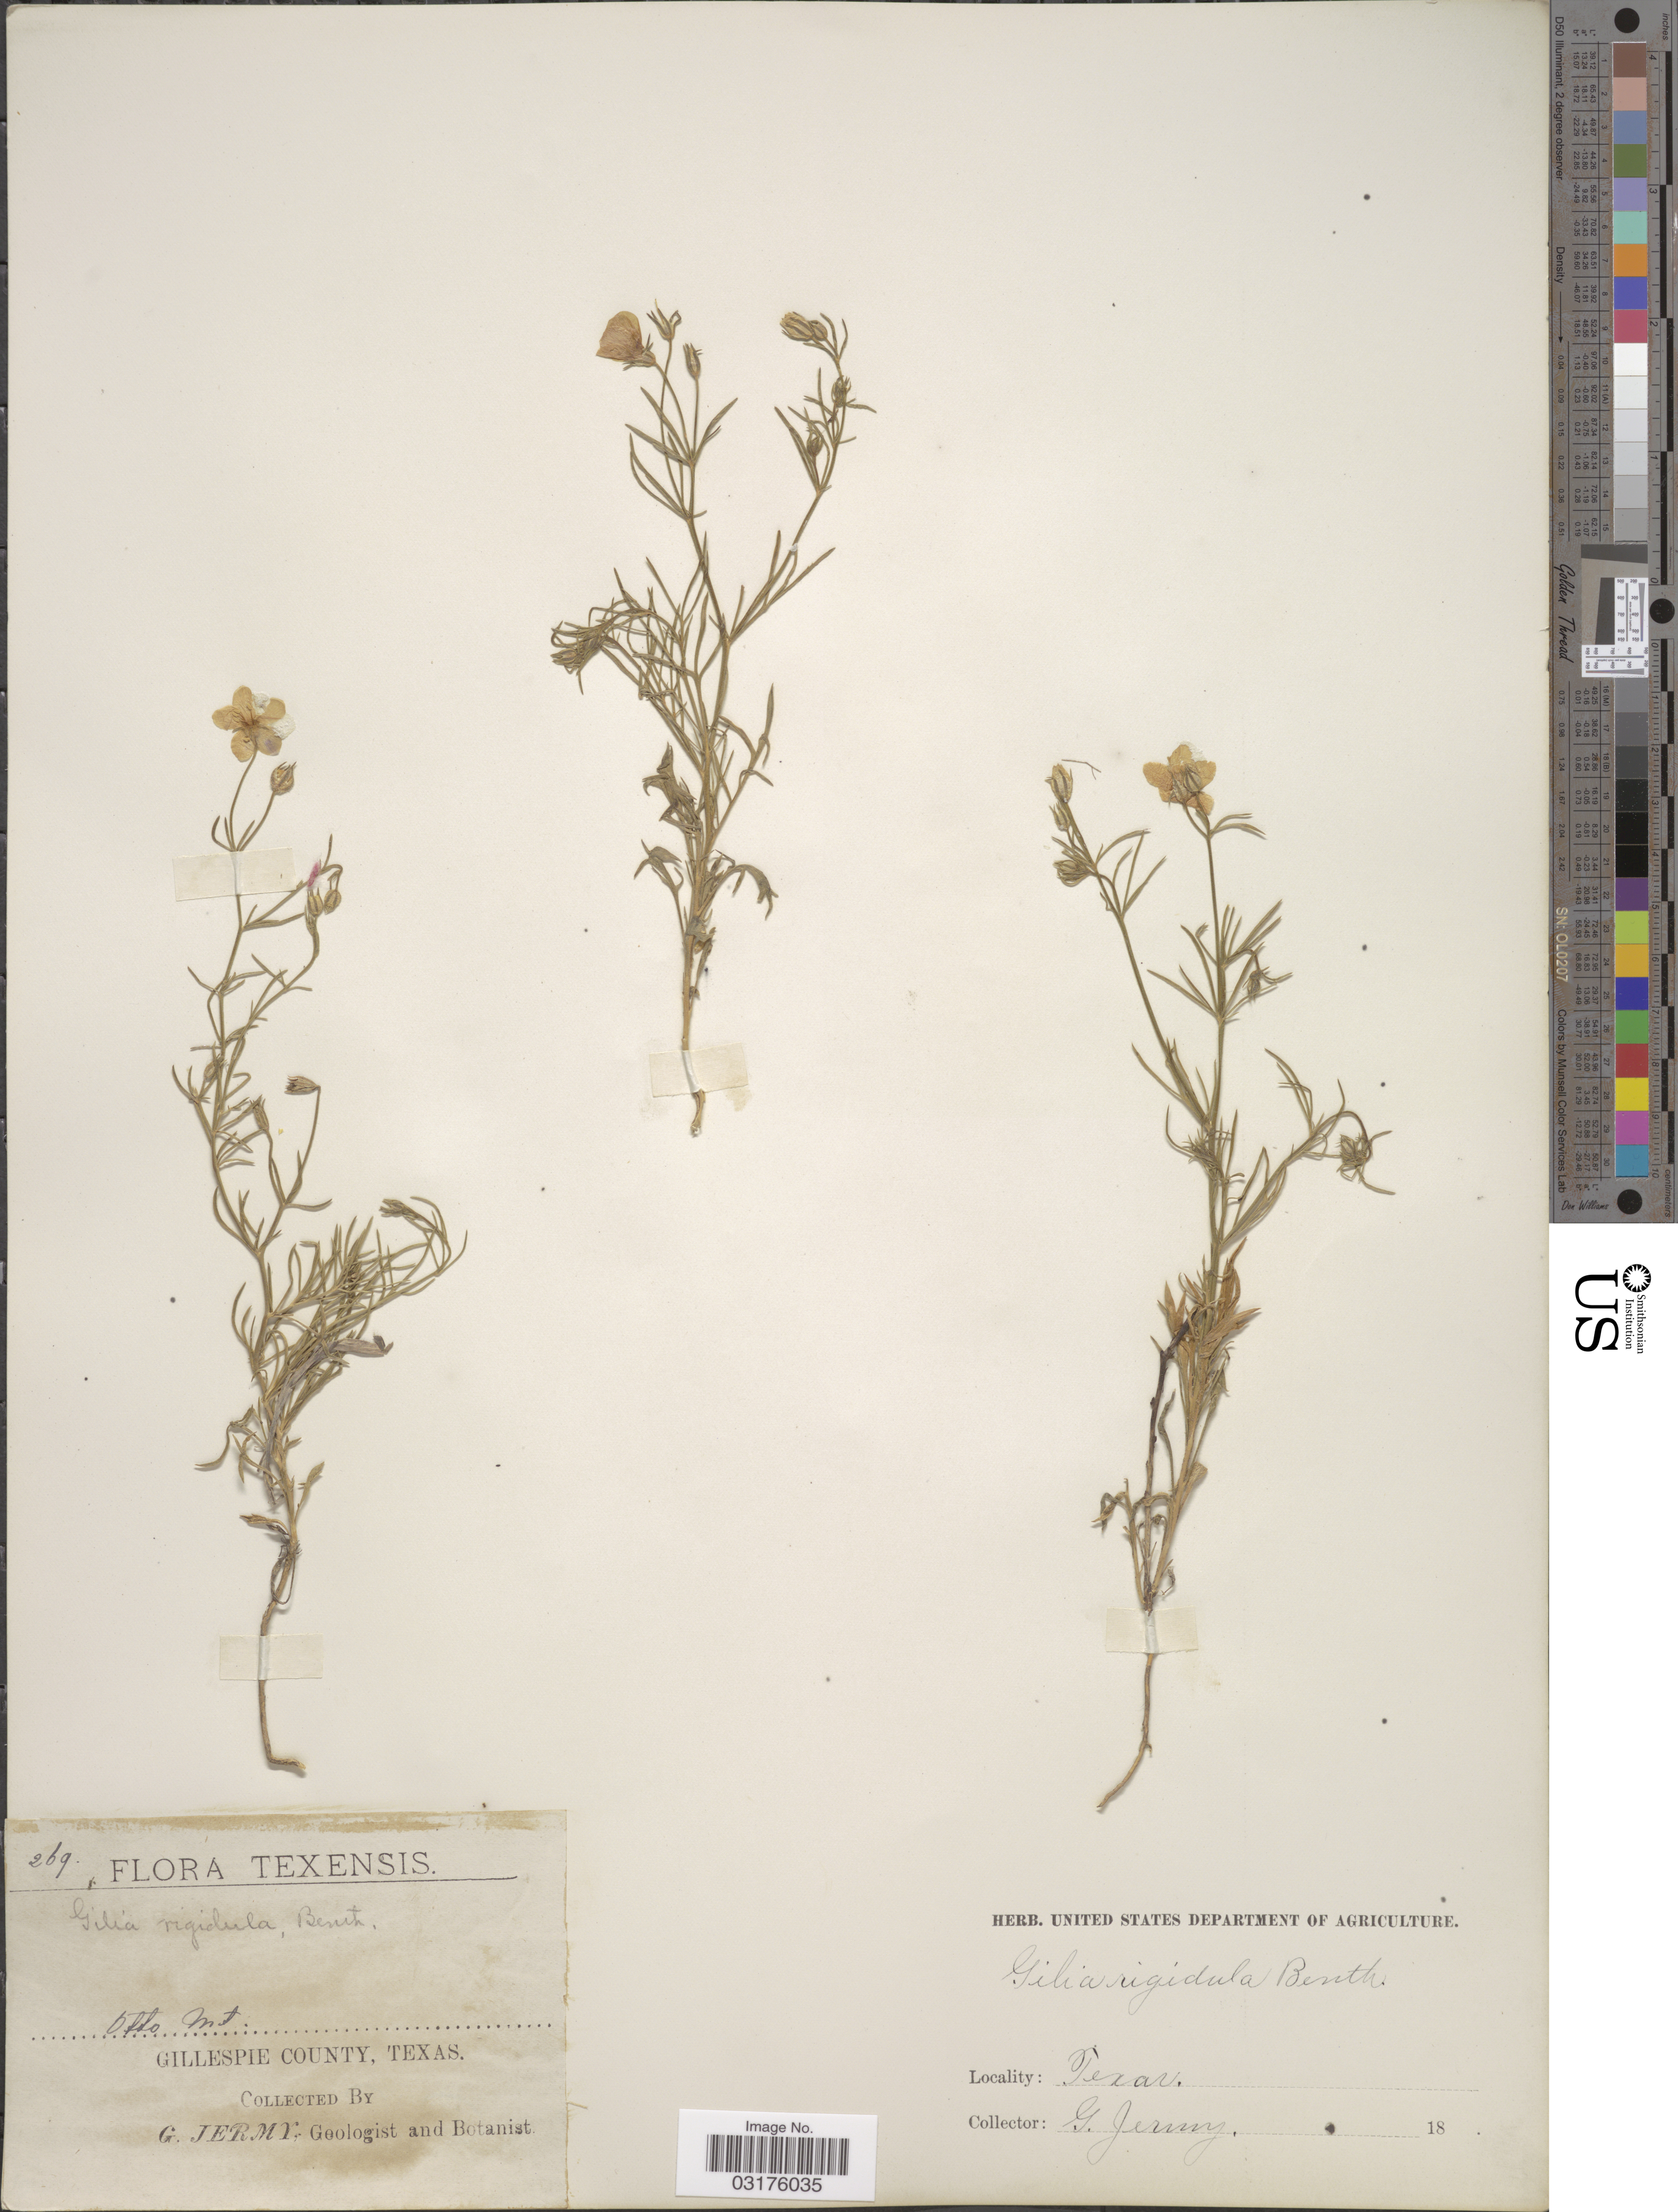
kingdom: Plantae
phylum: Tracheophyta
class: Magnoliopsida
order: Ericales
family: Polemoniaceae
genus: Giliastrum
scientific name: Giliastrum rigidulum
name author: (Benth.) Rydb.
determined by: Strong, Mark T., (BOT), Smithsonian Institution - National Museum of Natural History (UNITED STATES)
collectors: G. Jermy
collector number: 269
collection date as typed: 18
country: United States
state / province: Texas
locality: Otto Mt., Gillespie County.